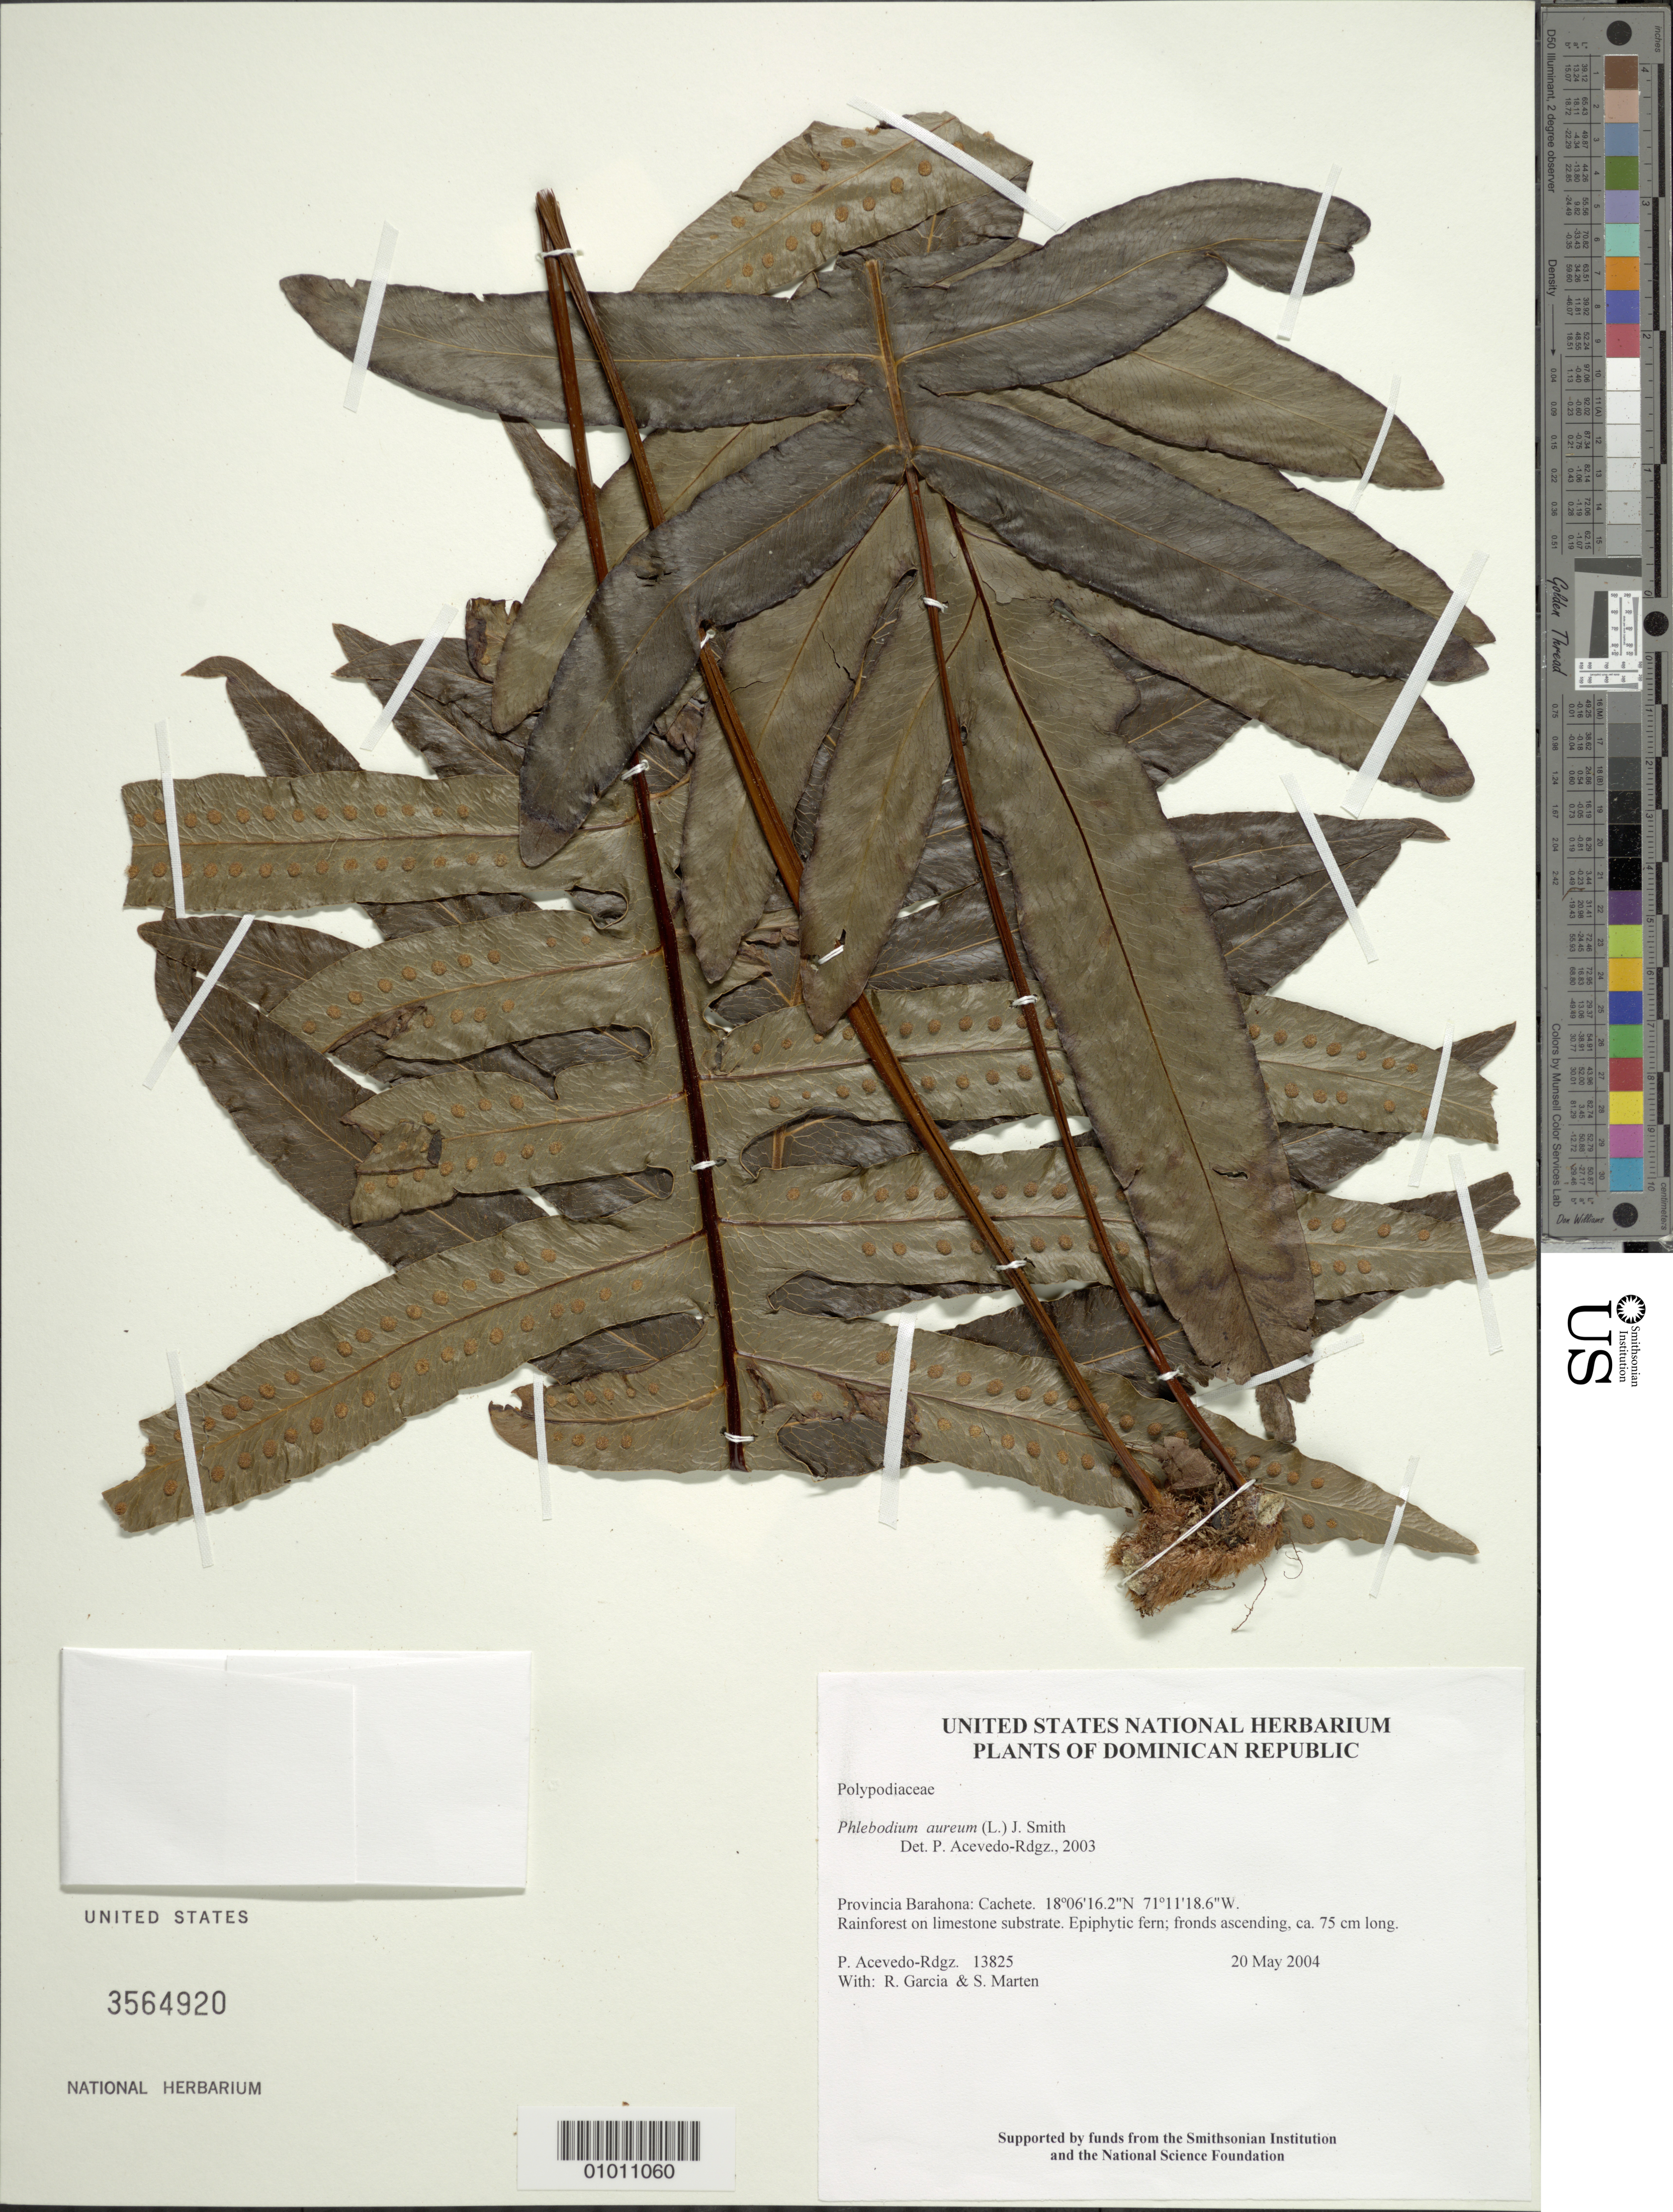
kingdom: Plantae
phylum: Tracheophyta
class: Polypodiopsida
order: Polypodiales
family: Polypodiaceae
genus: Phlebodium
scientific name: Phlebodium aureum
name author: (L.) J. Sm.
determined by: Acevedo-Rodríguez, P., (BOT), Smithsonian Institution - National Museum of Natural History (UNITED STATES)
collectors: P. Acevedo-Rodr., R. G. García & S. Marten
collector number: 13825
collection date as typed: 20 May 2004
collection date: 2004-05-20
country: Dominican Republic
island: Hispaniola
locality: Provincia Barahona: Cachete.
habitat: Rainforest on limestone substrate.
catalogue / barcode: US 3564920